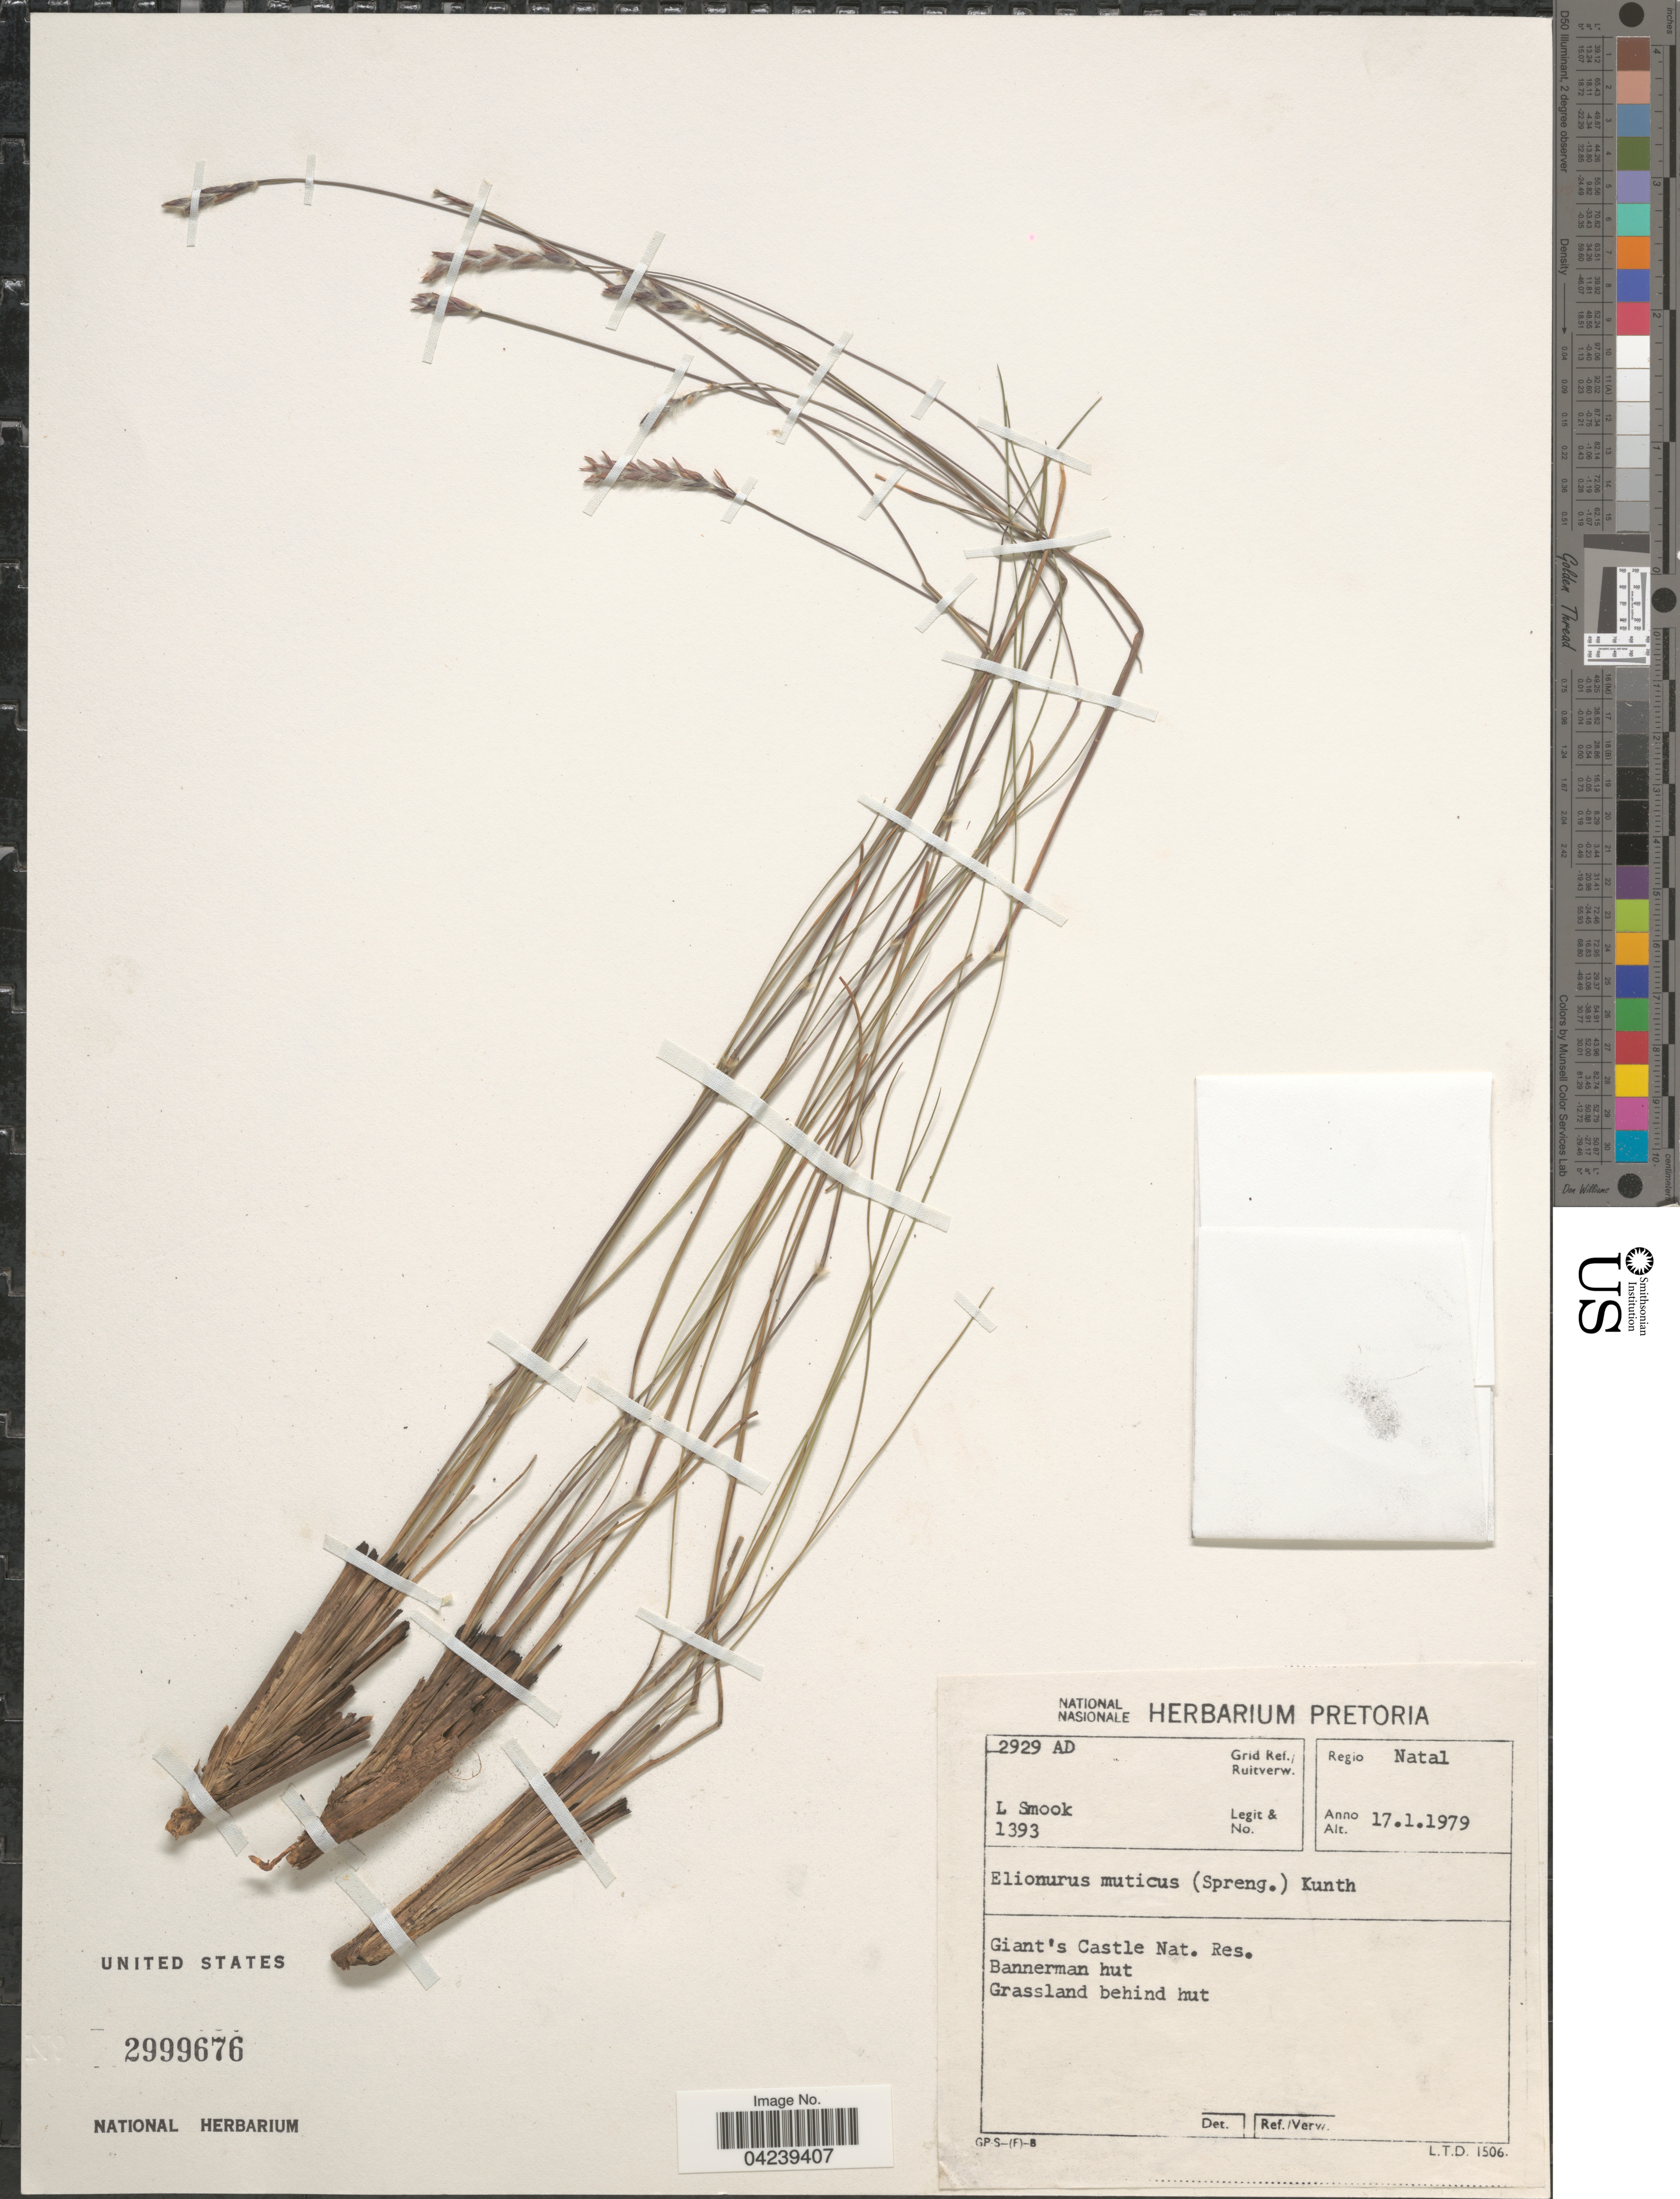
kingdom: Plantae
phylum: Tracheophyta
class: Liliopsida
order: Poales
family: Poaceae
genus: Elionurus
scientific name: Elionurus muticus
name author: (Spreng.) Kuntze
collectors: L. Smook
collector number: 1393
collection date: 1979-01-17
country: South Africa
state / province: KwaZulu-Natal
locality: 2929AD Grid Ref./Ruitverw. Regio Natal. Giant's Castle Nat Res. Bannerman hut.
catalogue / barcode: US 2999676